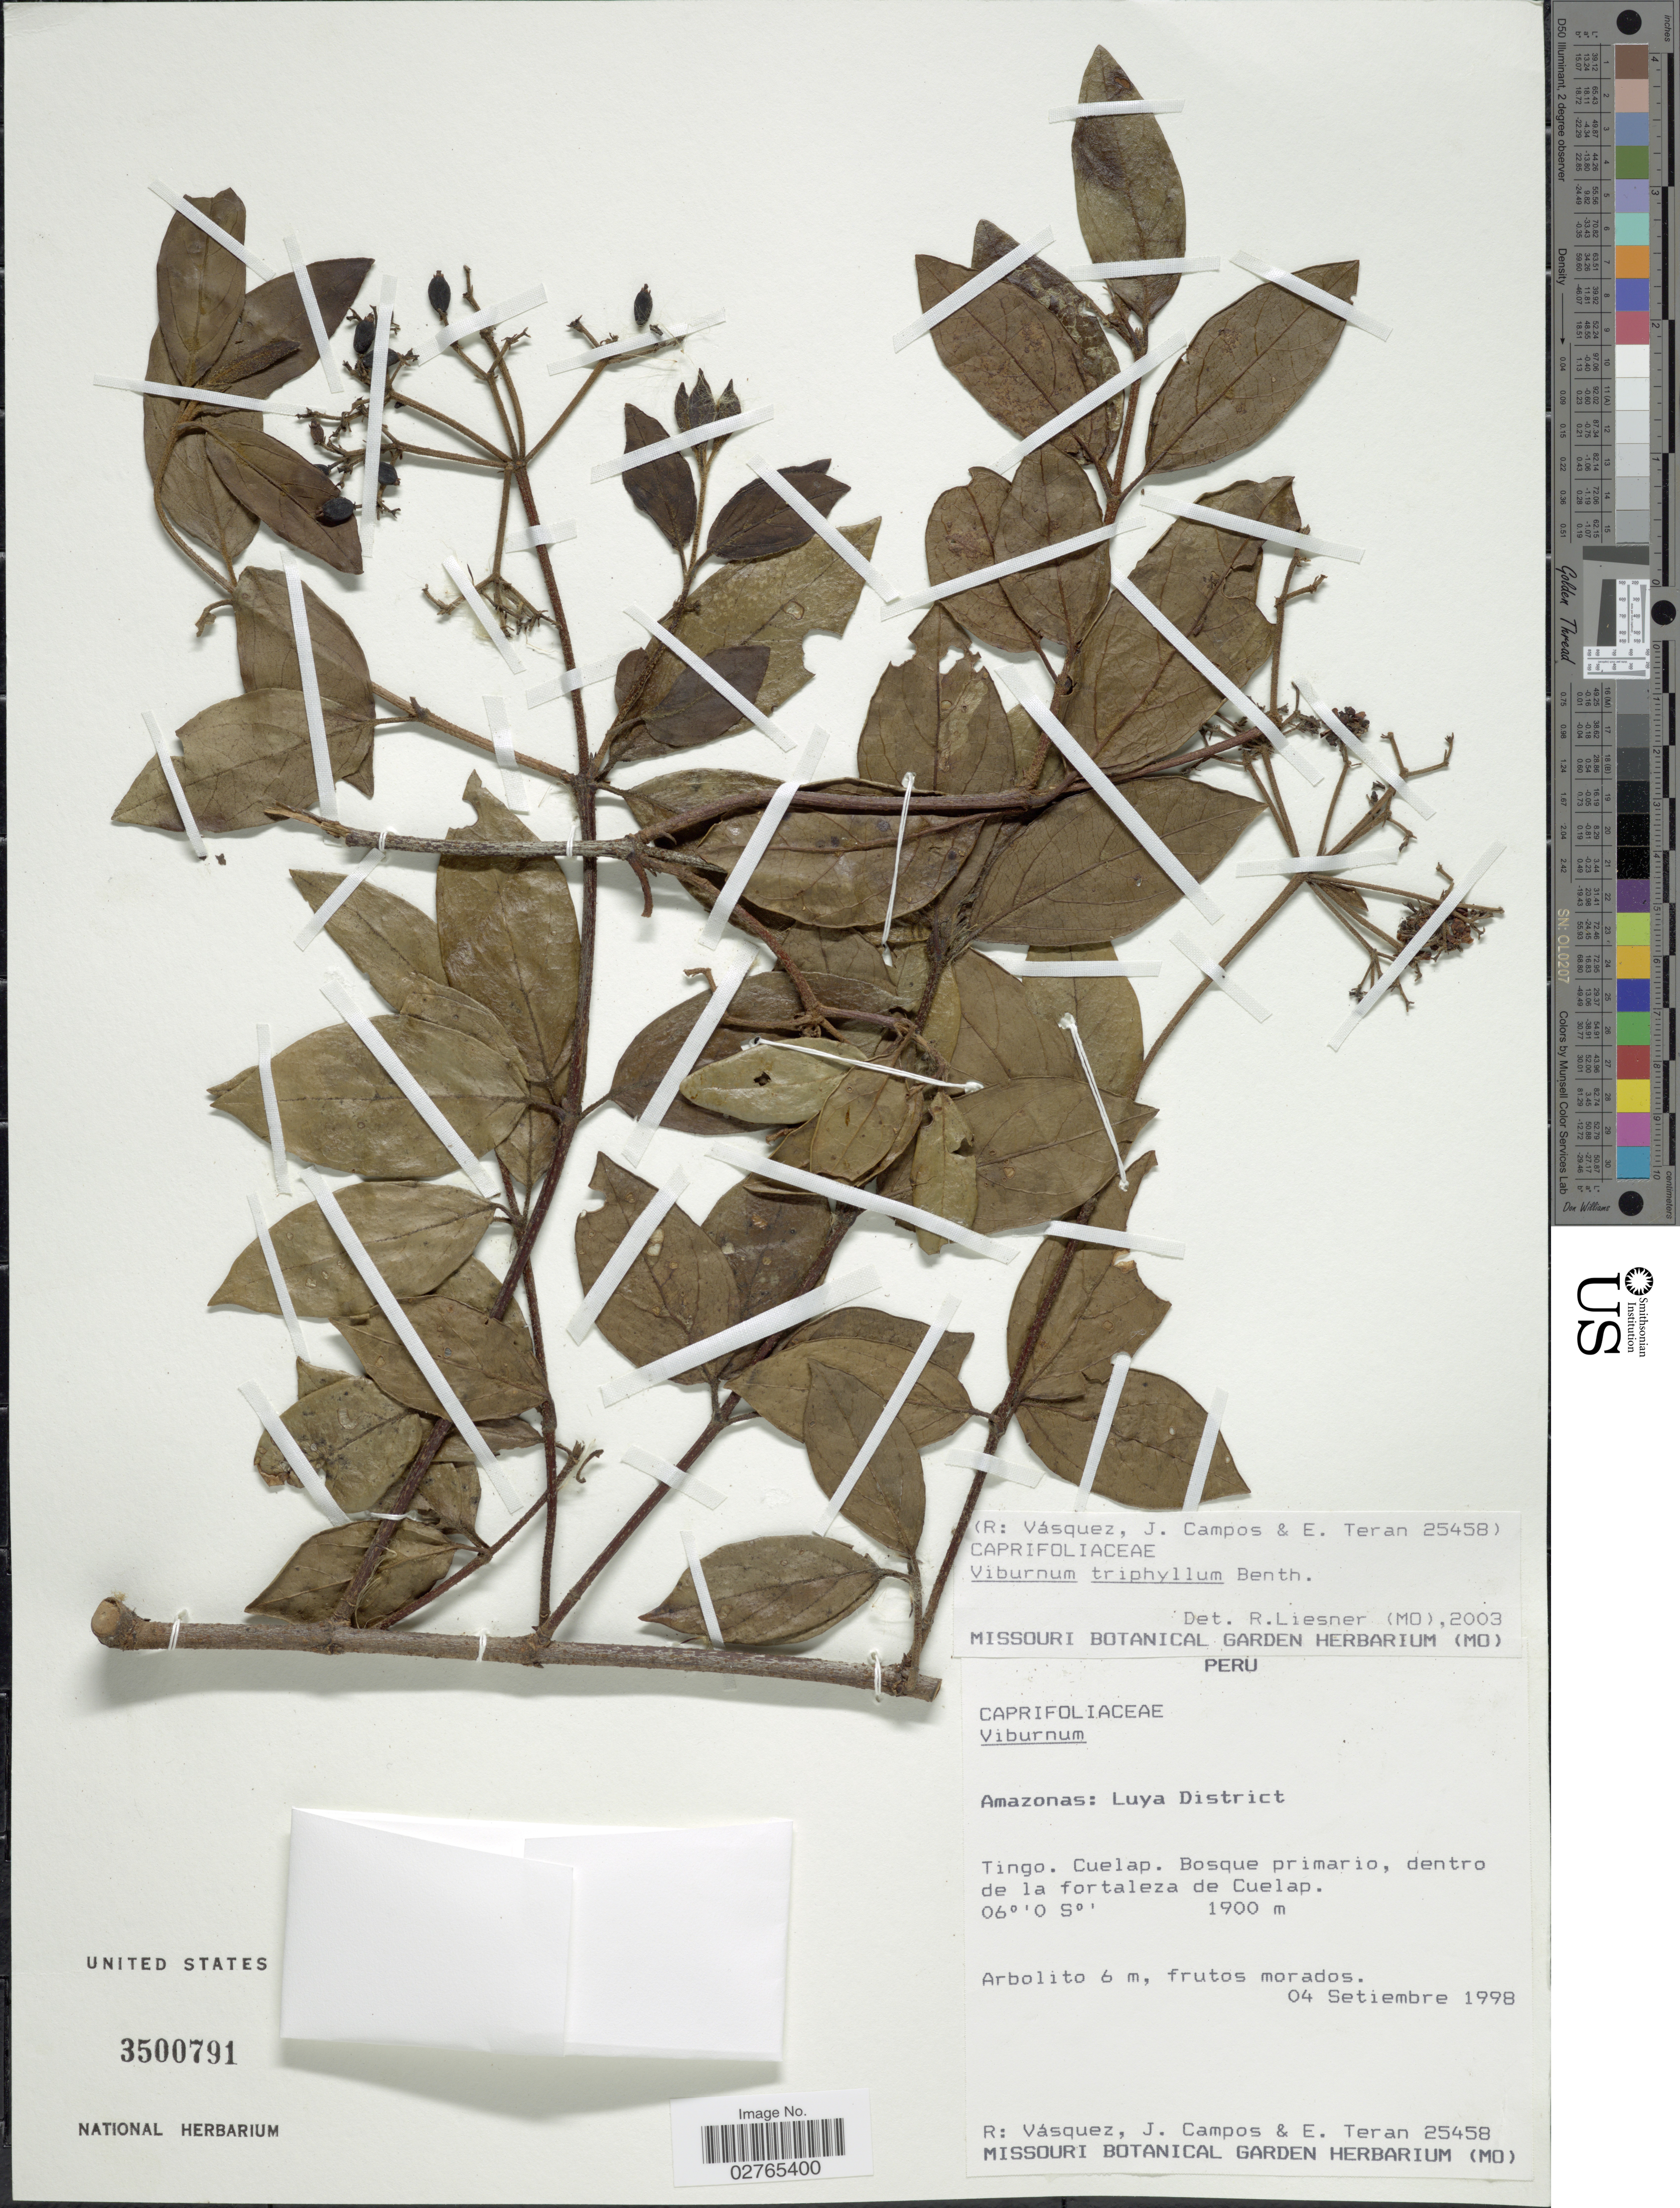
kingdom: Plantae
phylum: Tracheophyta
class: Magnoliopsida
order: Dipsacales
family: Viburnaceae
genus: Viburnum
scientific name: Viburnum triphyllum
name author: Benth.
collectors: R. Vásquez, J. Campos & E. Teran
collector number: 25458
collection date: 1998-09-04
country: Peru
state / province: Amazonas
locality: Amazonas: Luya District. Tingo. Cuelap. Bosque primario, dentro de la fortaleza de Cuelap.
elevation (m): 1900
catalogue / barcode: US 3500791